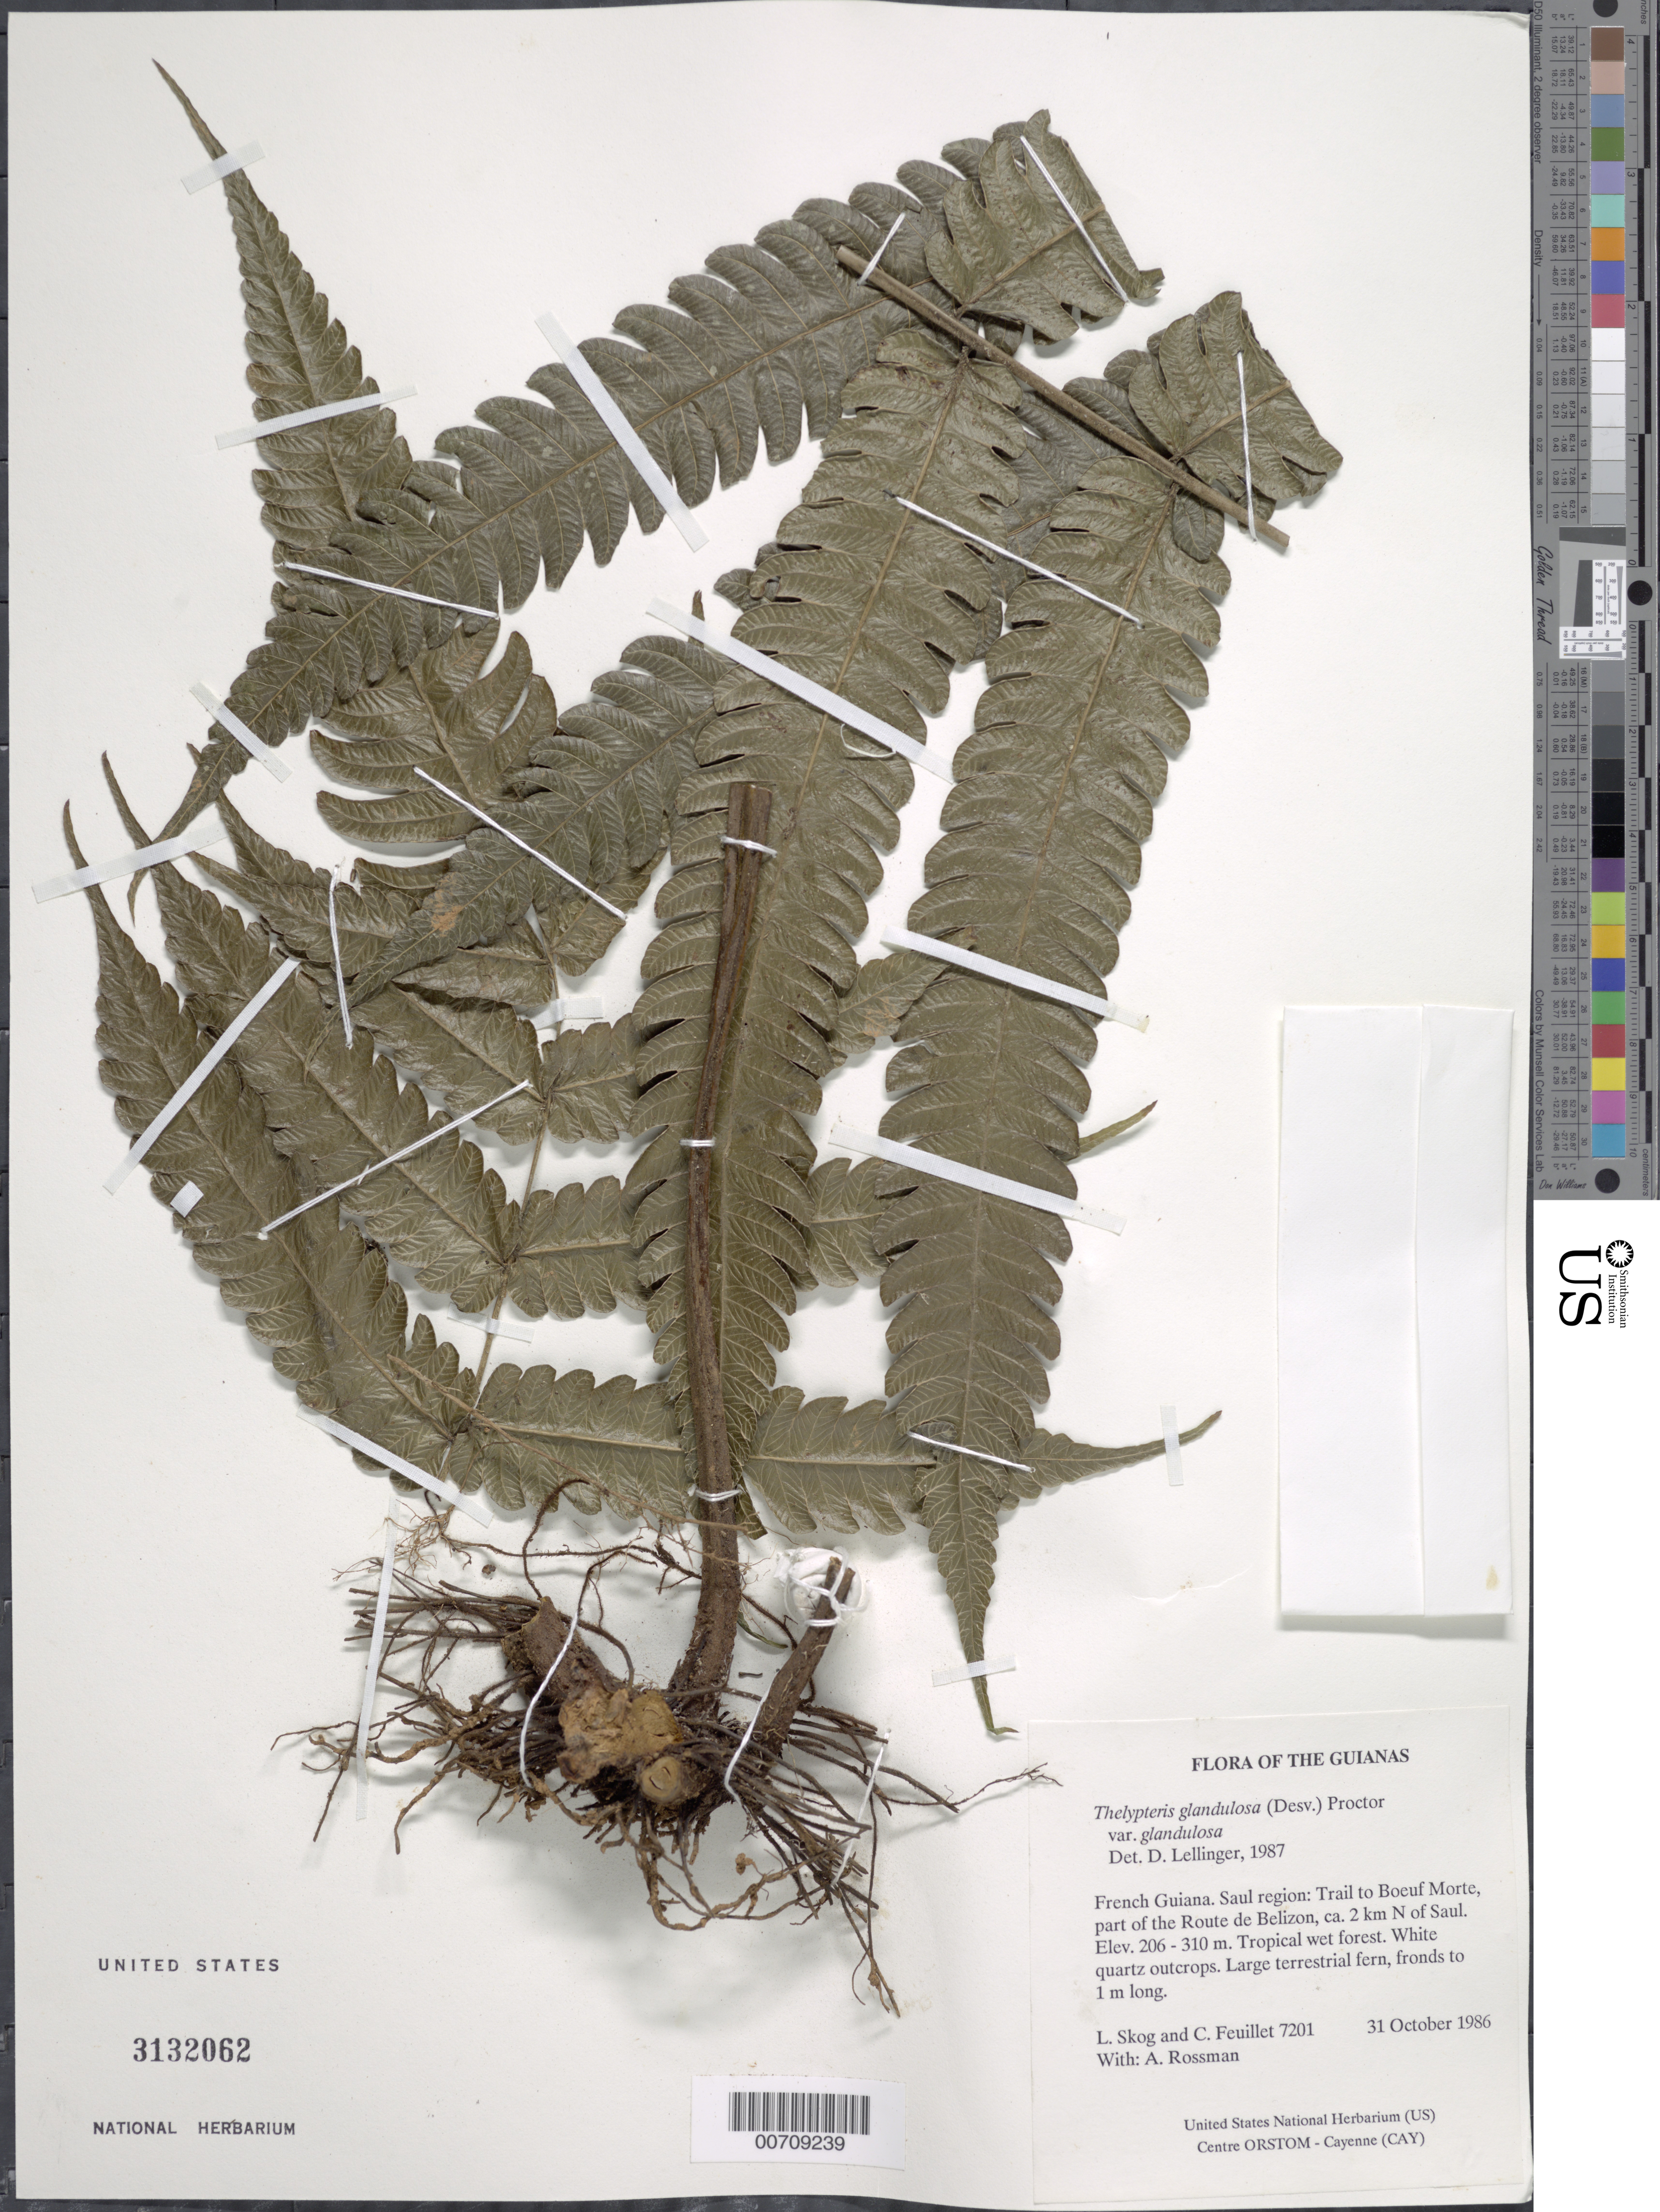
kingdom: Plantae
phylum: Tracheophyta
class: Polypodiopsida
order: Polypodiales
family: Thelypteridaceae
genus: Steiropteris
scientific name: Steiropteris glandulosa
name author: (Hook. f.) Pic. Serm.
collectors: L. E. Skog, C. Feuillet & A. Rossman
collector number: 7201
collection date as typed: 31 October 1986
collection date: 1986-10-31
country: French Guiana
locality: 2 km N of Saül. Trail to Boeuf Morte, part of Route de Belizon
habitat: Wet forest. White quartz outcrops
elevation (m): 300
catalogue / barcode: US 3132062